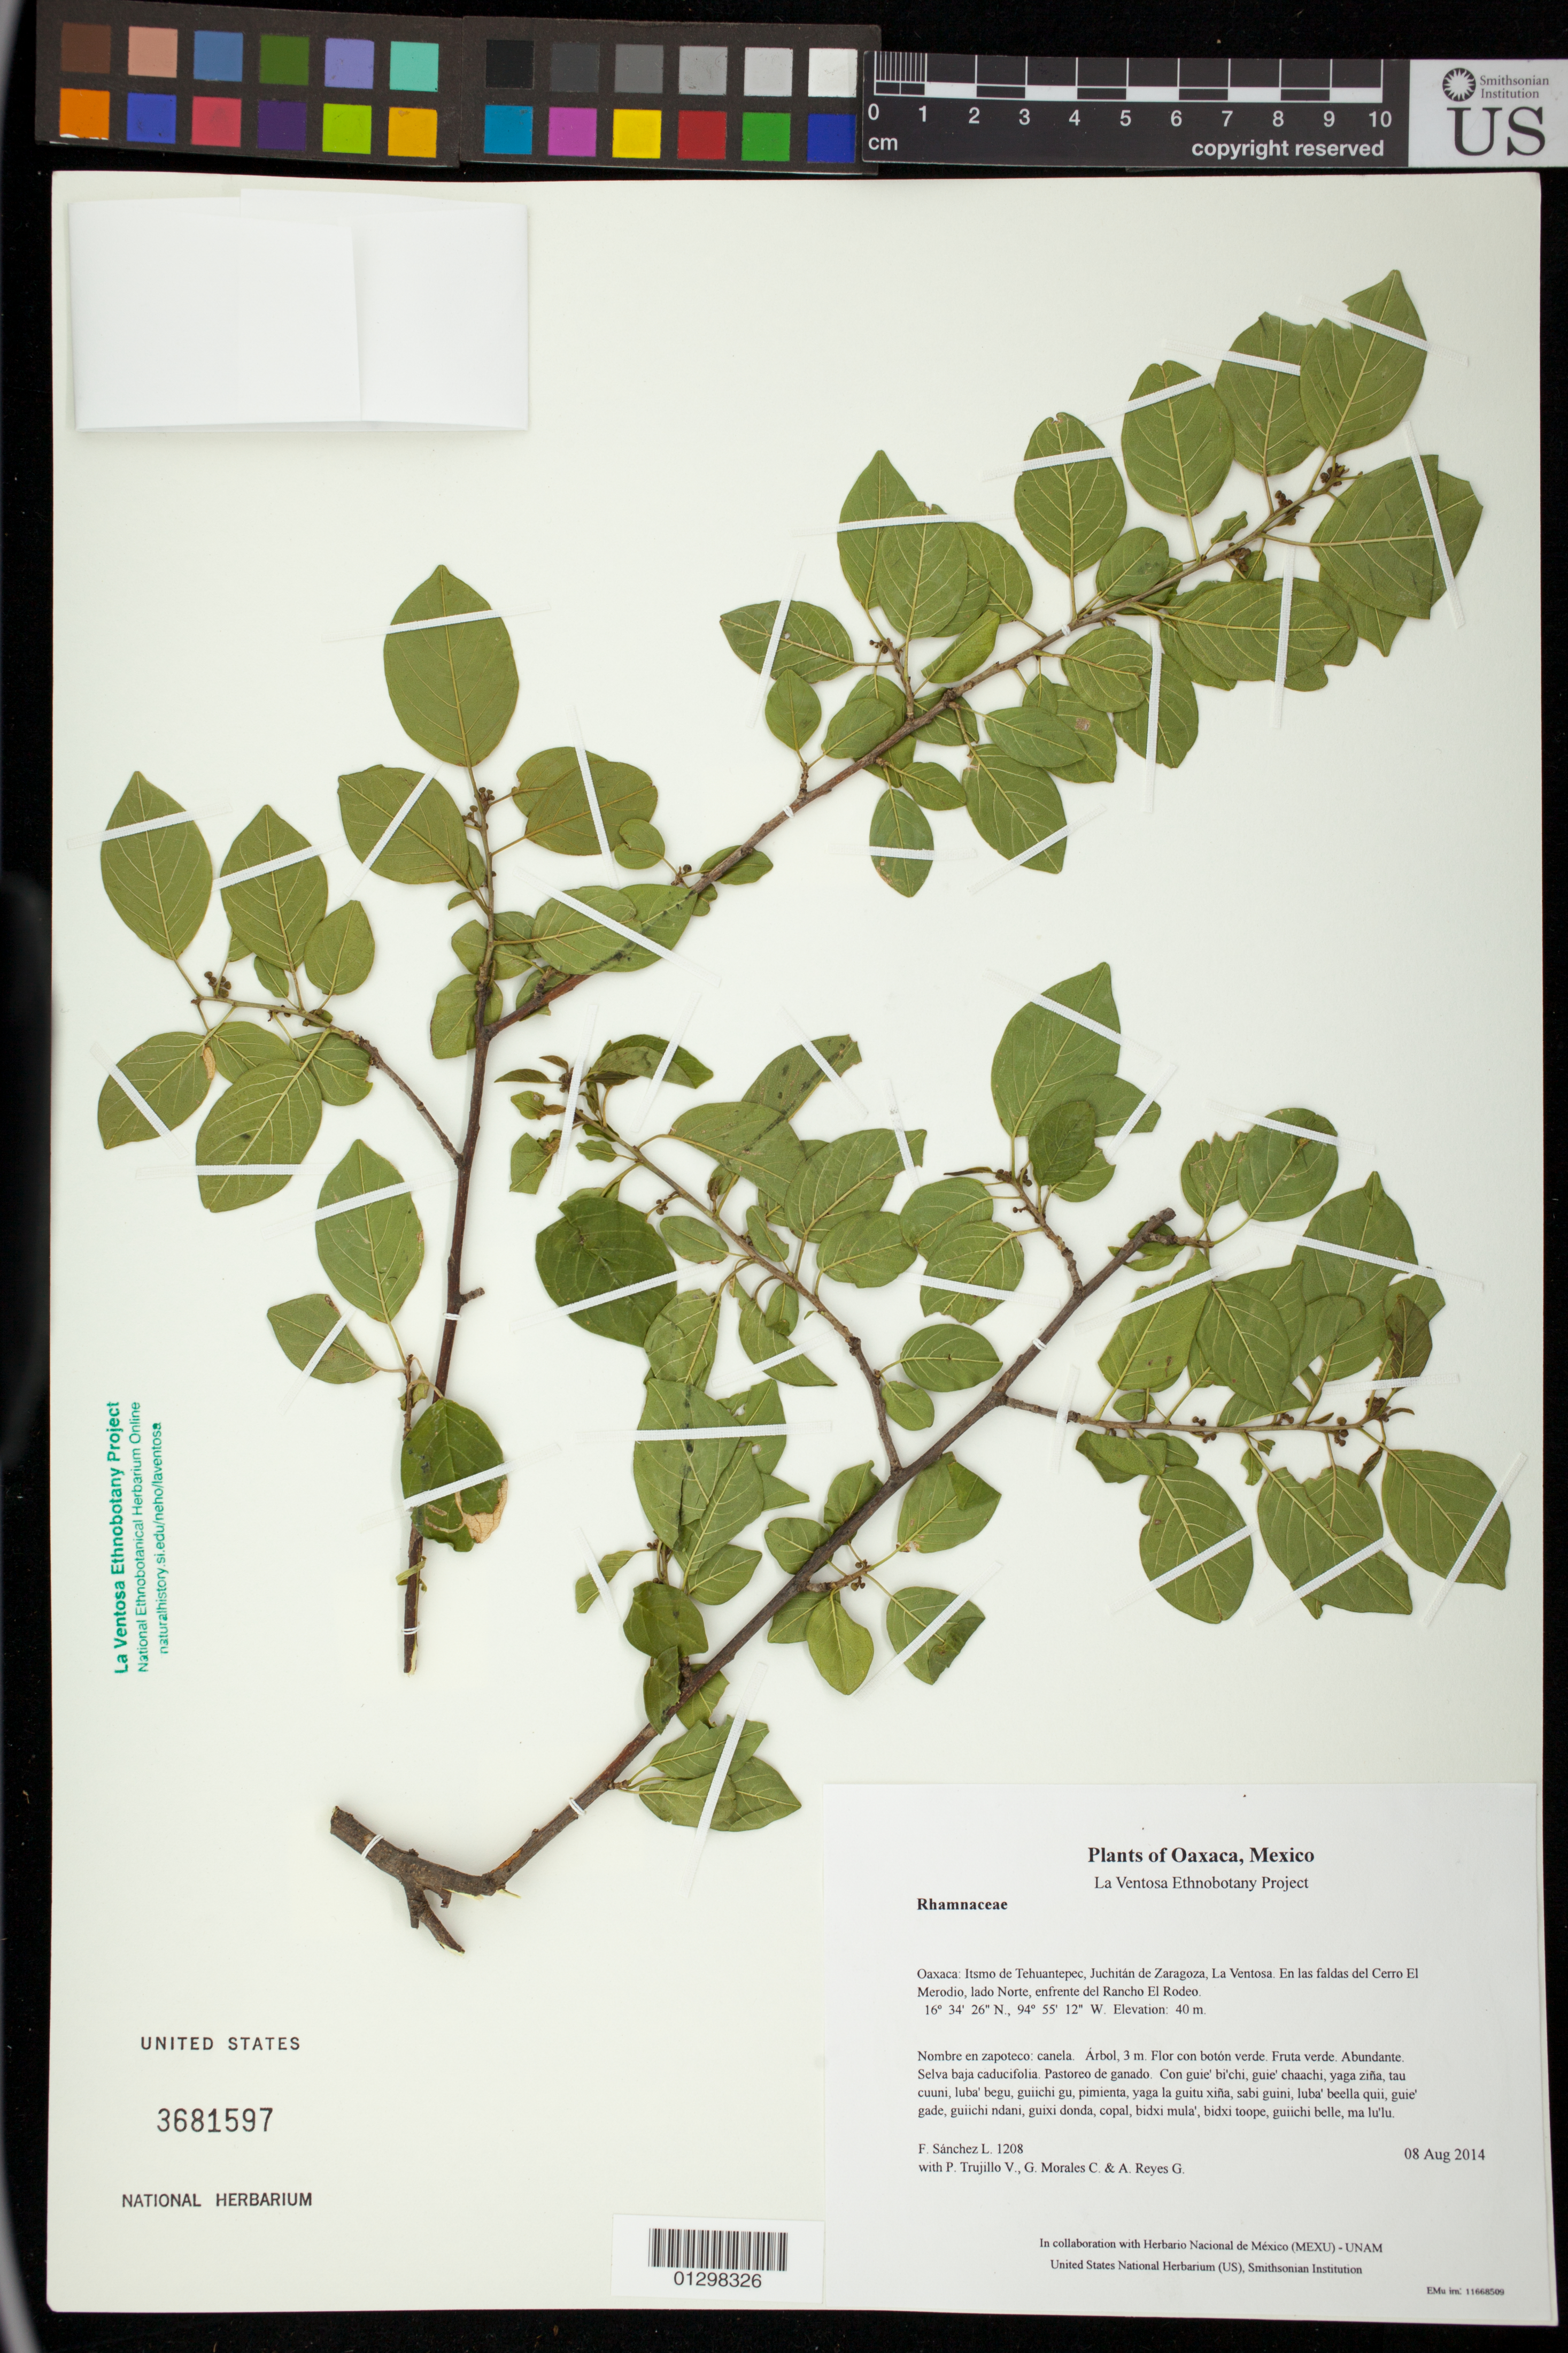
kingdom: Plantae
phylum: Tracheophyta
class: Magnoliopsida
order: Rosales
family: Rhamnaceae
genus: Colubrina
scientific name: Colubrina elliptica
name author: (Sw.) Brizicky & W.L. Stern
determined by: Velasco G., Kenia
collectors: F. Sánchez L., P. Trujillo V., G. Morales C. & A. Reyes G.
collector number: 1208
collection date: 2014-08-08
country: Mexico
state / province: Oaxaca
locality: Itsmo de Tehuantepec, Juchitán de Zaragoza, La Ventosa. En las faldas del Cerro El Merodio, lado Norte, enfrente del Rancho El Rodeo.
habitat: Selva baja caducifolia. Pastoreo de ganado.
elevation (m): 40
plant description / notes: JEBOT, MEXU, SERO, US; Yaga. 3 m. Guie' mudu naga'. Cuaananaxhi naga'. Stale.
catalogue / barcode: US 3681597